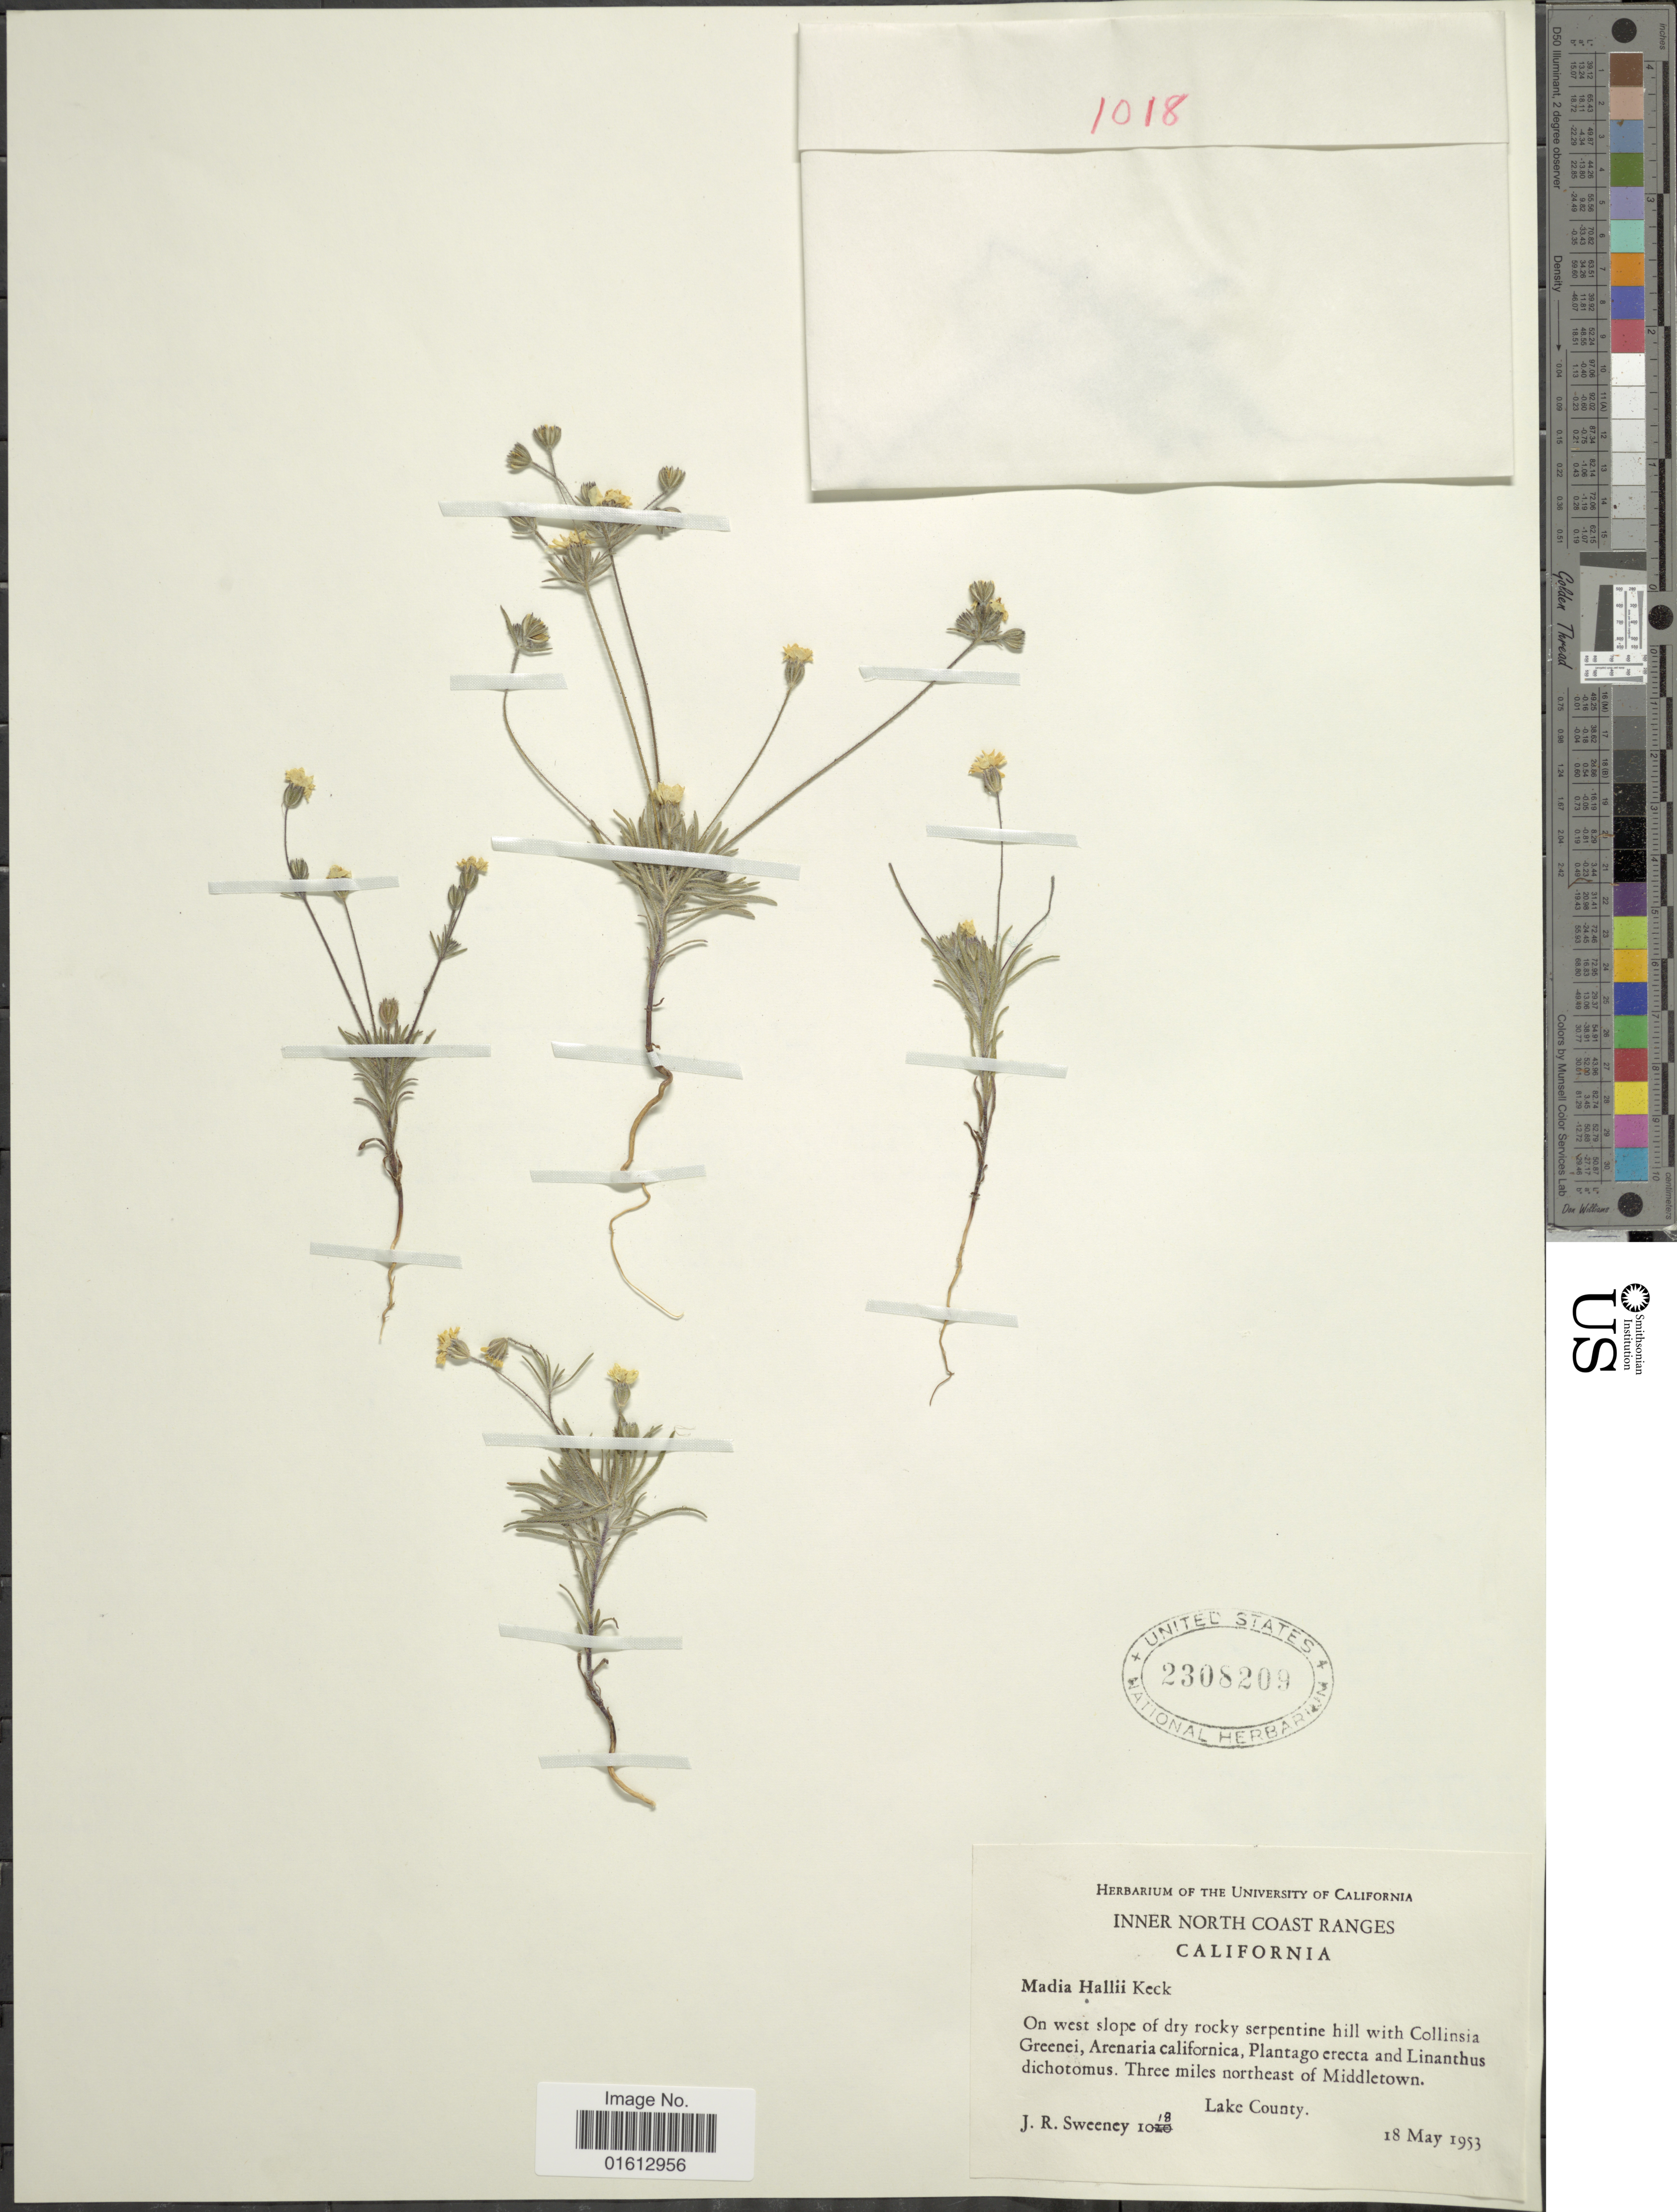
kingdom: Plantae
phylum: Tracheophyta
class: Magnoliopsida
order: Asterales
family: Asteraceae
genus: Madia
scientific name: Madia hallii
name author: D.D. Keck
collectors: J. Sweeney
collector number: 1018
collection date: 1953-05-18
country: United States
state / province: California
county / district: Lake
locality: California, Inner North Coast Ranges. three miles northeast of Middletown. Lake County.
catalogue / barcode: US 2308209